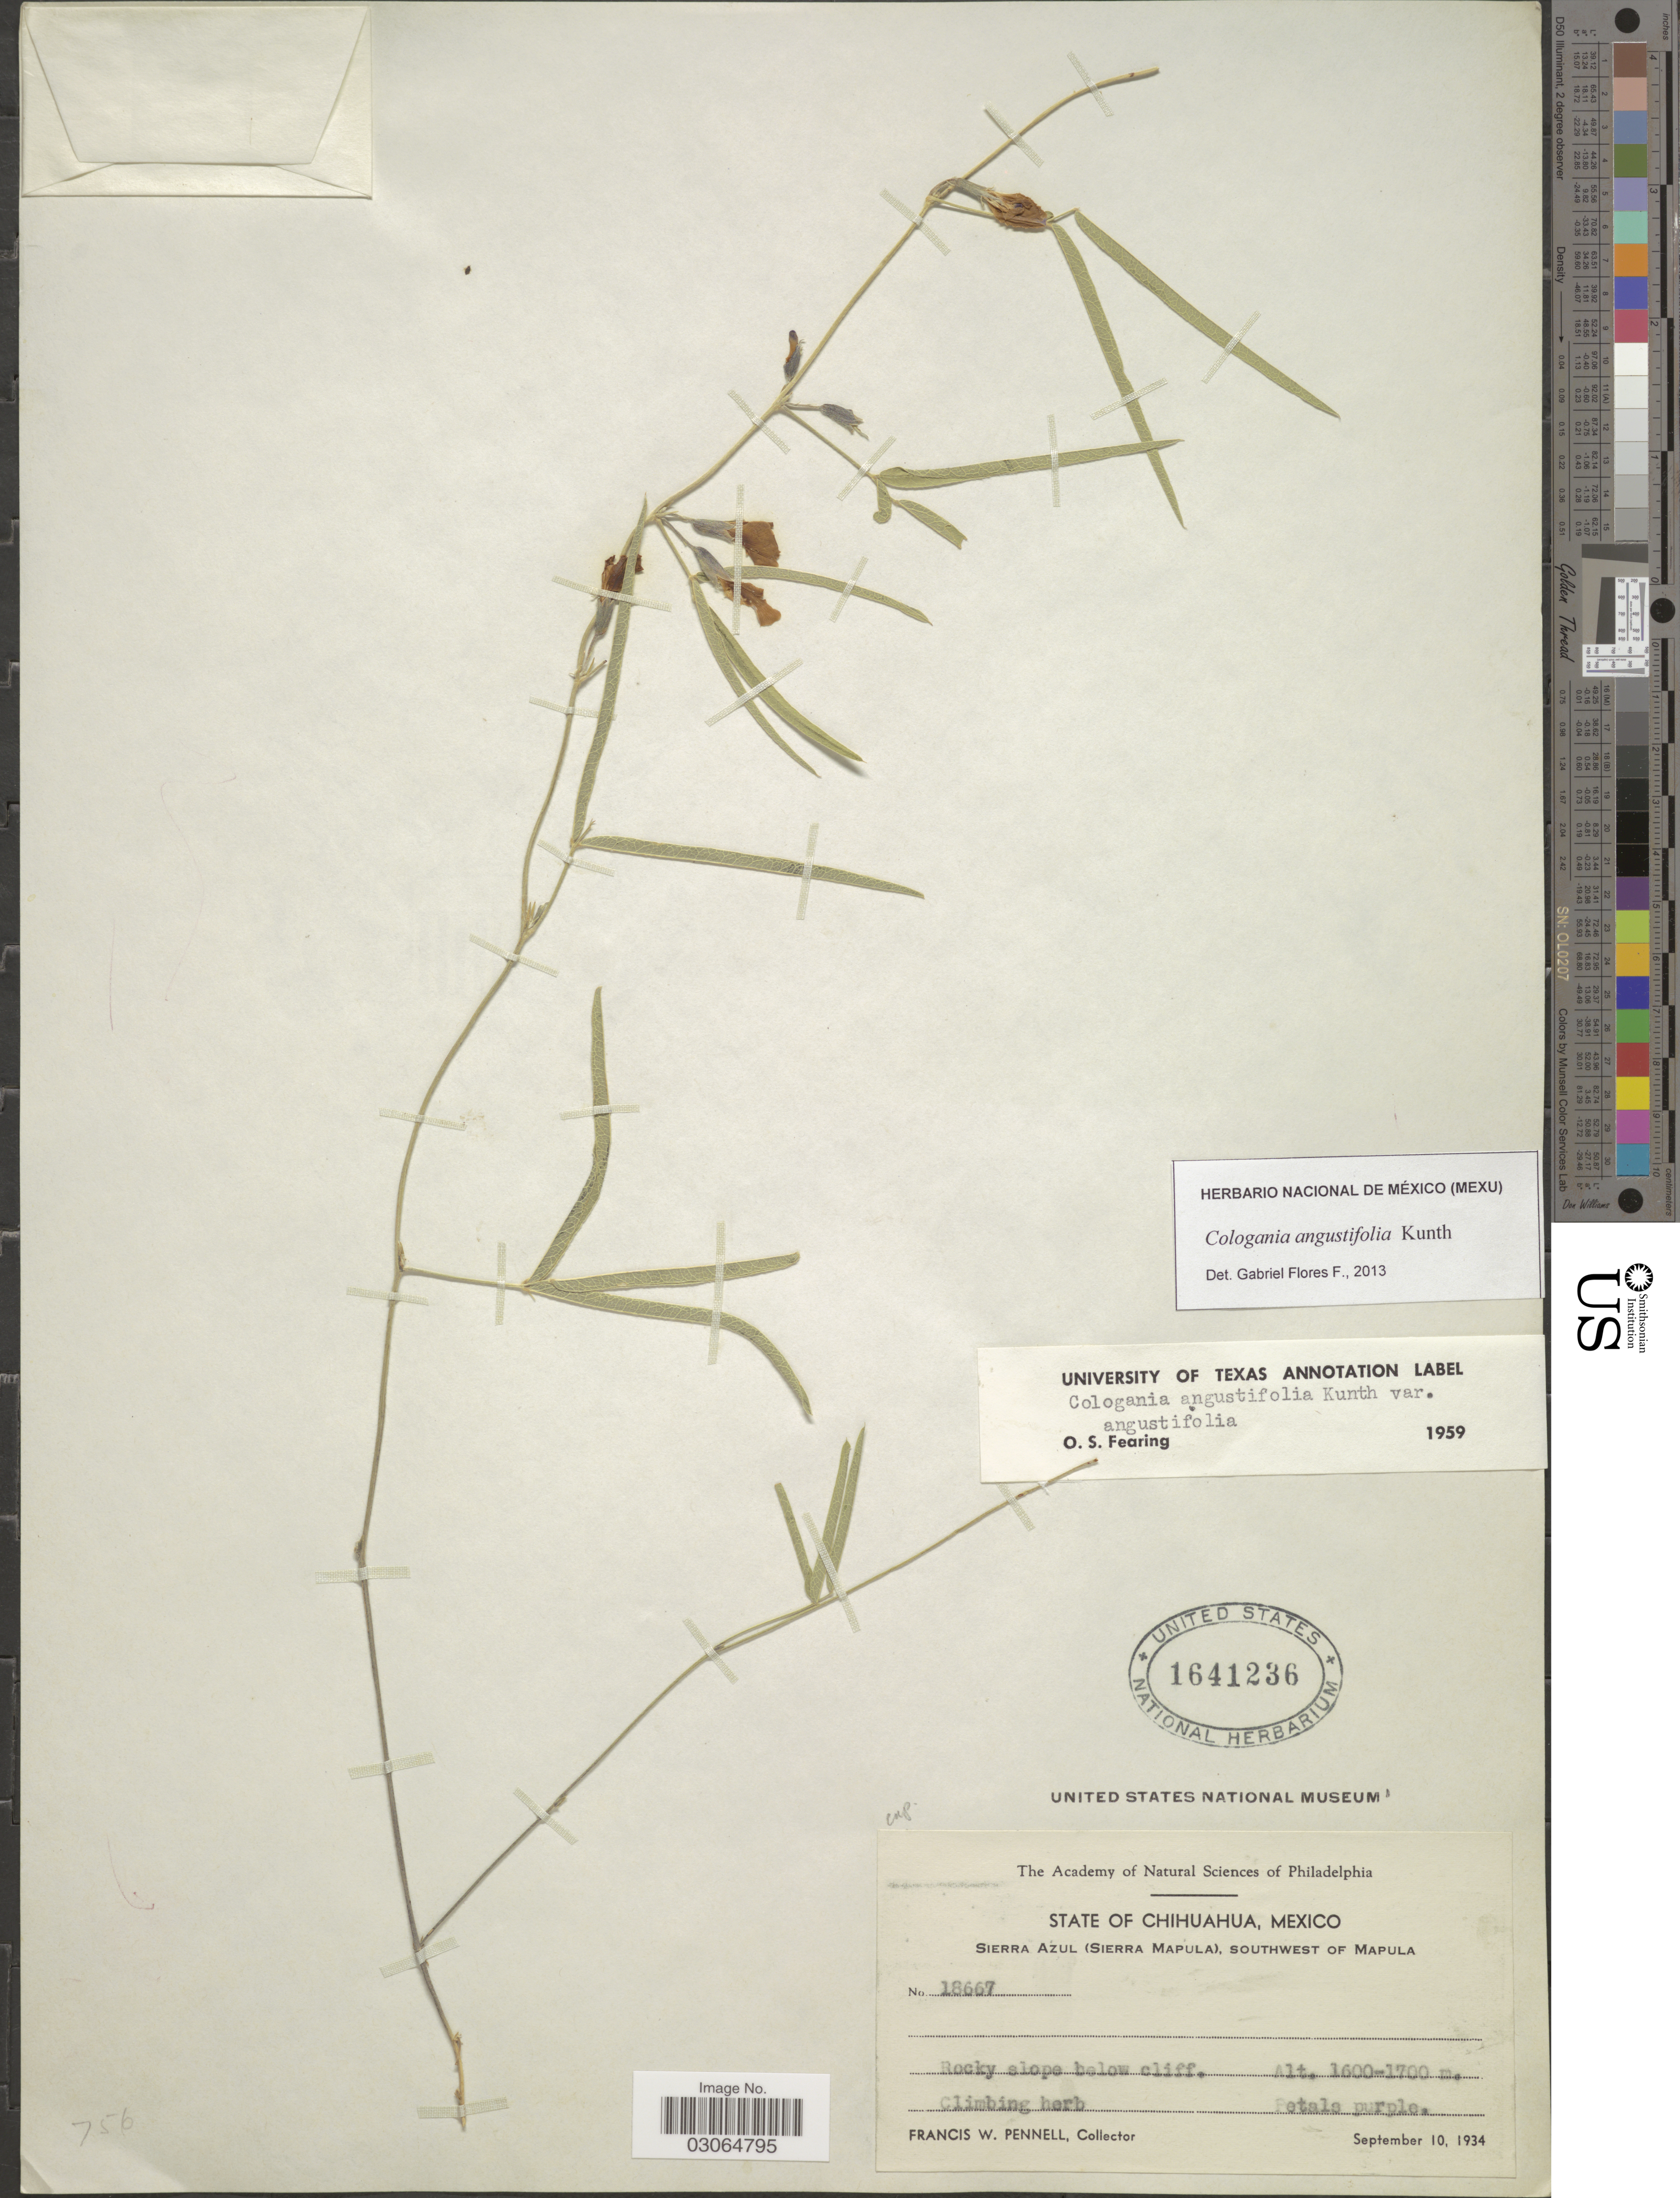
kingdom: Plantae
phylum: Tracheophyta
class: Magnoliopsida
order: Fabales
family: Fabaceae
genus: Cologania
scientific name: Cologania angustifolia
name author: Kunth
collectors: F. W. Pennell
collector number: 18667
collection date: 1934-09-10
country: Mexico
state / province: Chihuahua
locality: Sierra Azul (Sierra Mapula), southwest of Mapula.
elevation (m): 1600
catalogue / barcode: US 1641236